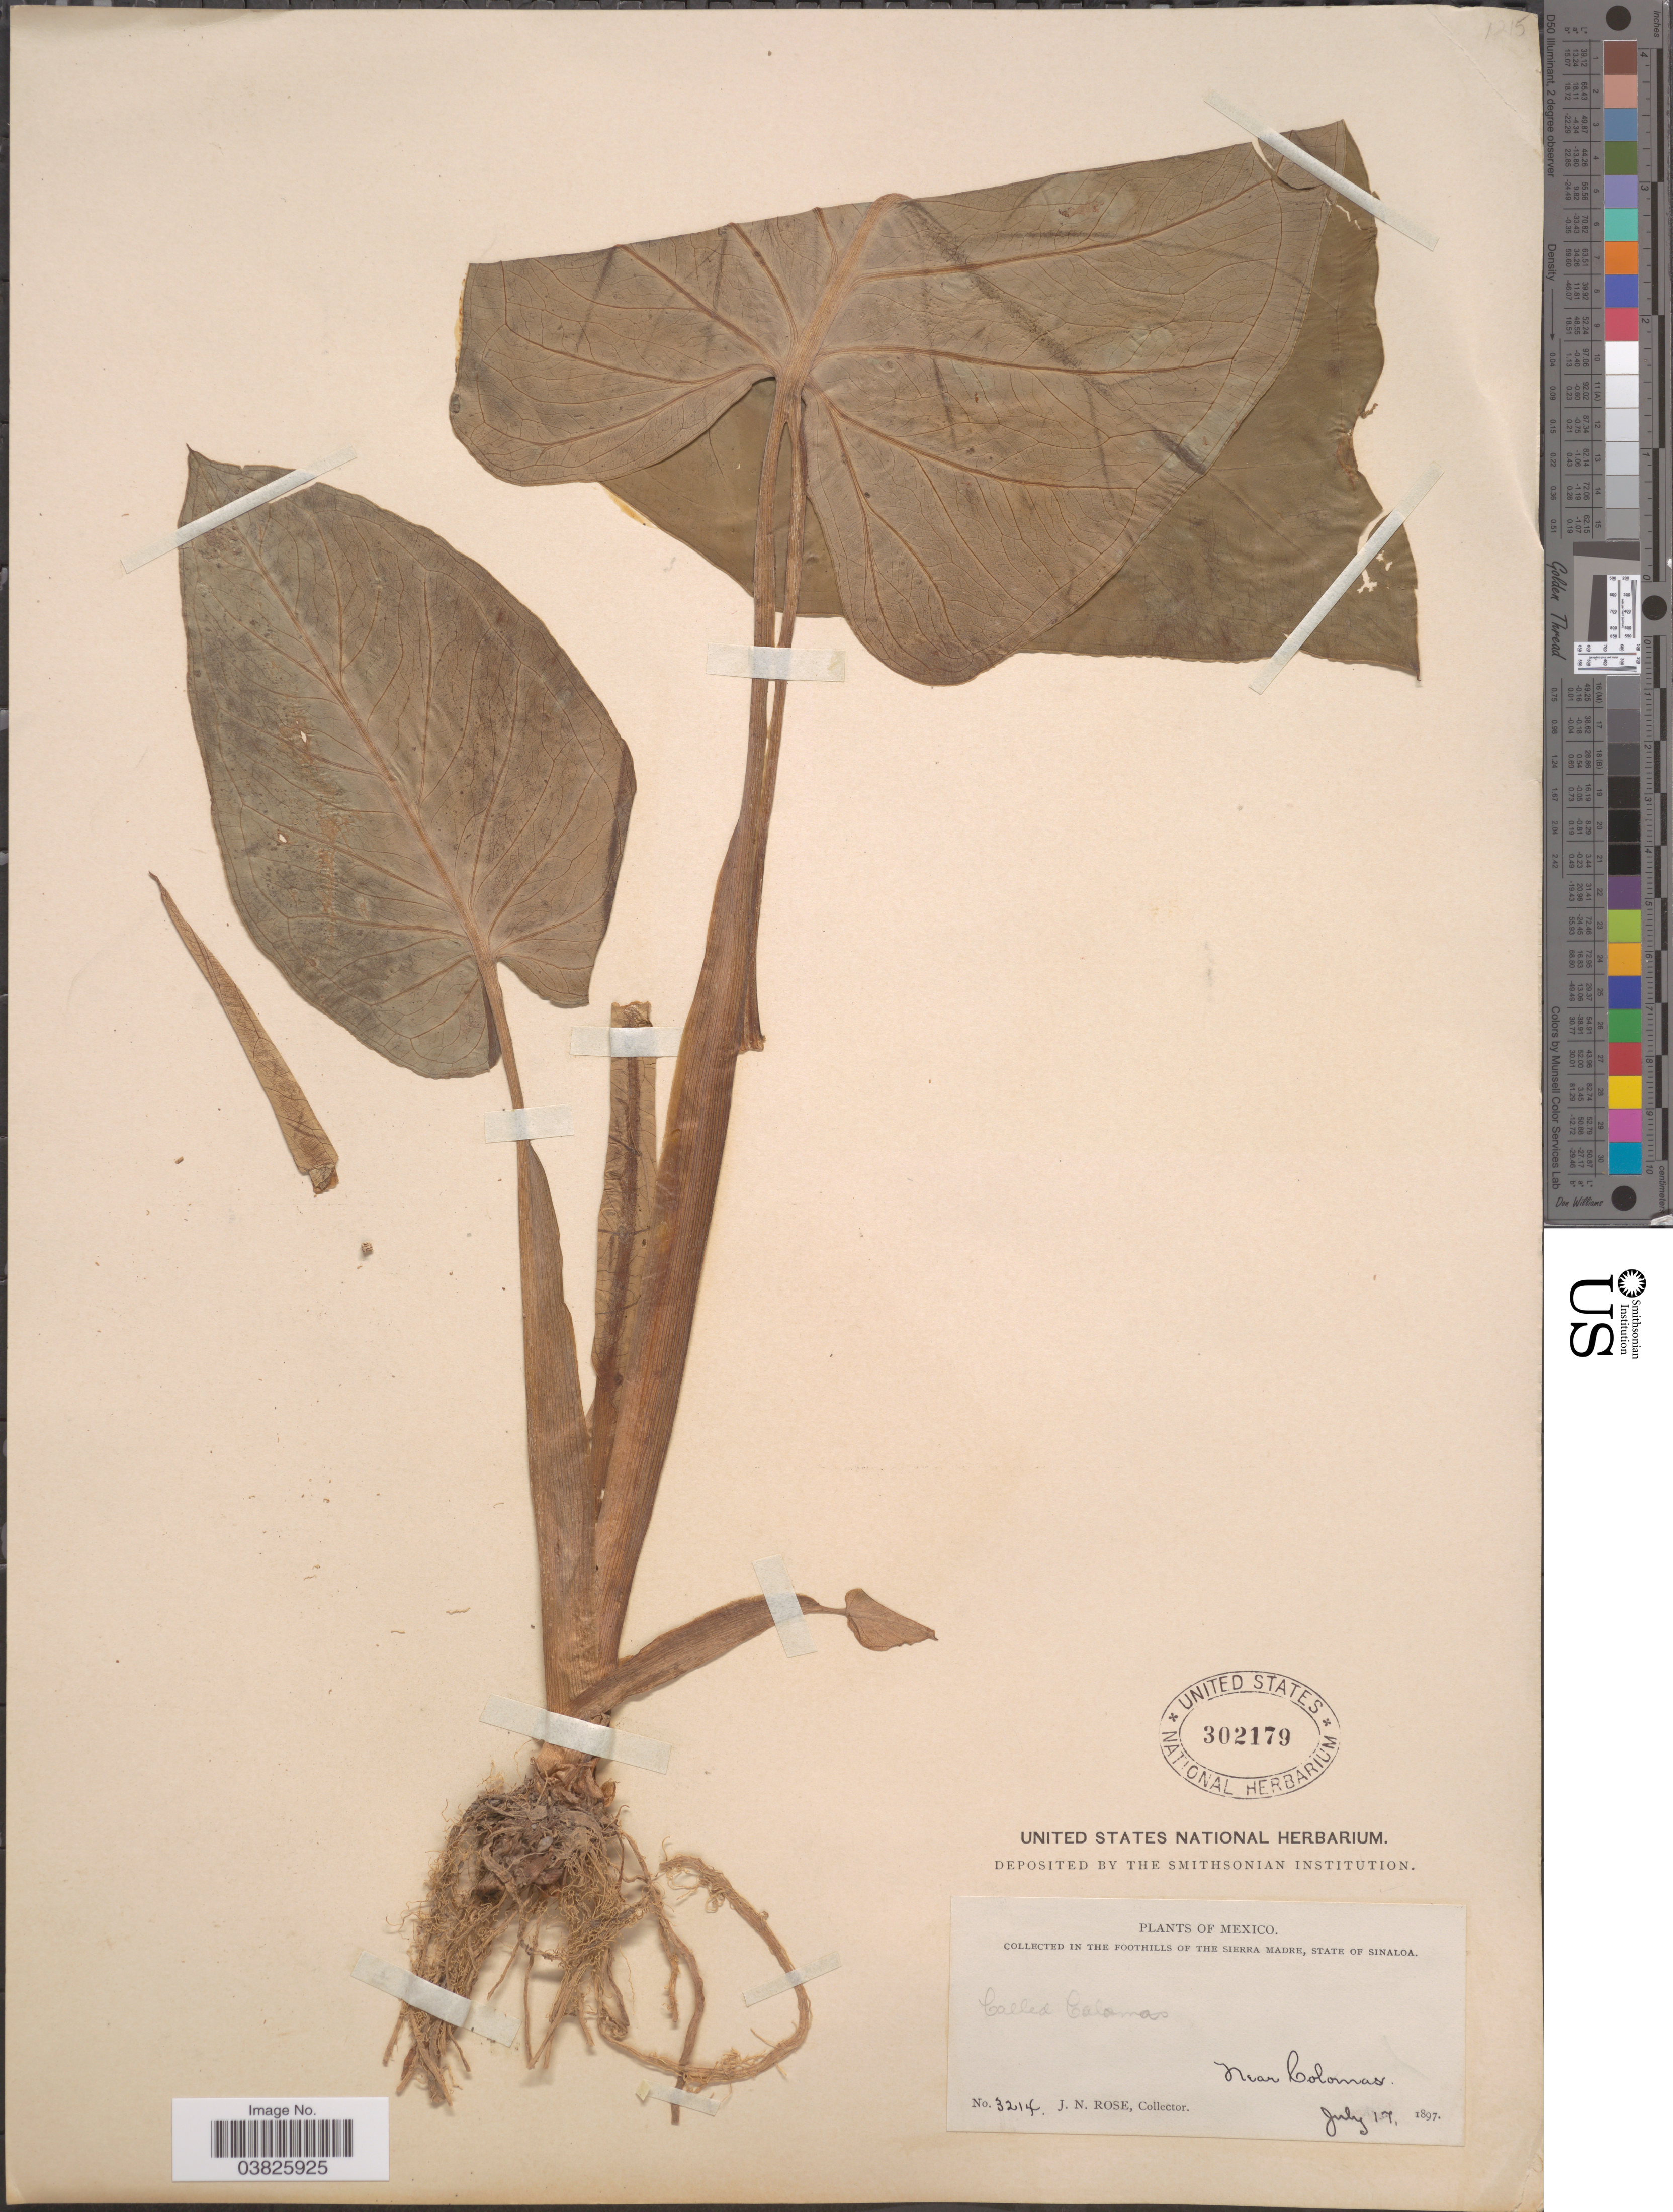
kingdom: Plantae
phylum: Tracheophyta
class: Liliopsida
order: Alismatales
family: Araceae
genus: Xanthosoma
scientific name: Xanthosoma sp.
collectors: J. N. Rose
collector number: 3214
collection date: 1897-07-17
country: Mexico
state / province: Sinaloa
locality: In the foothills of the Sierra Madre. Near Colomas.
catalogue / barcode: US 302179